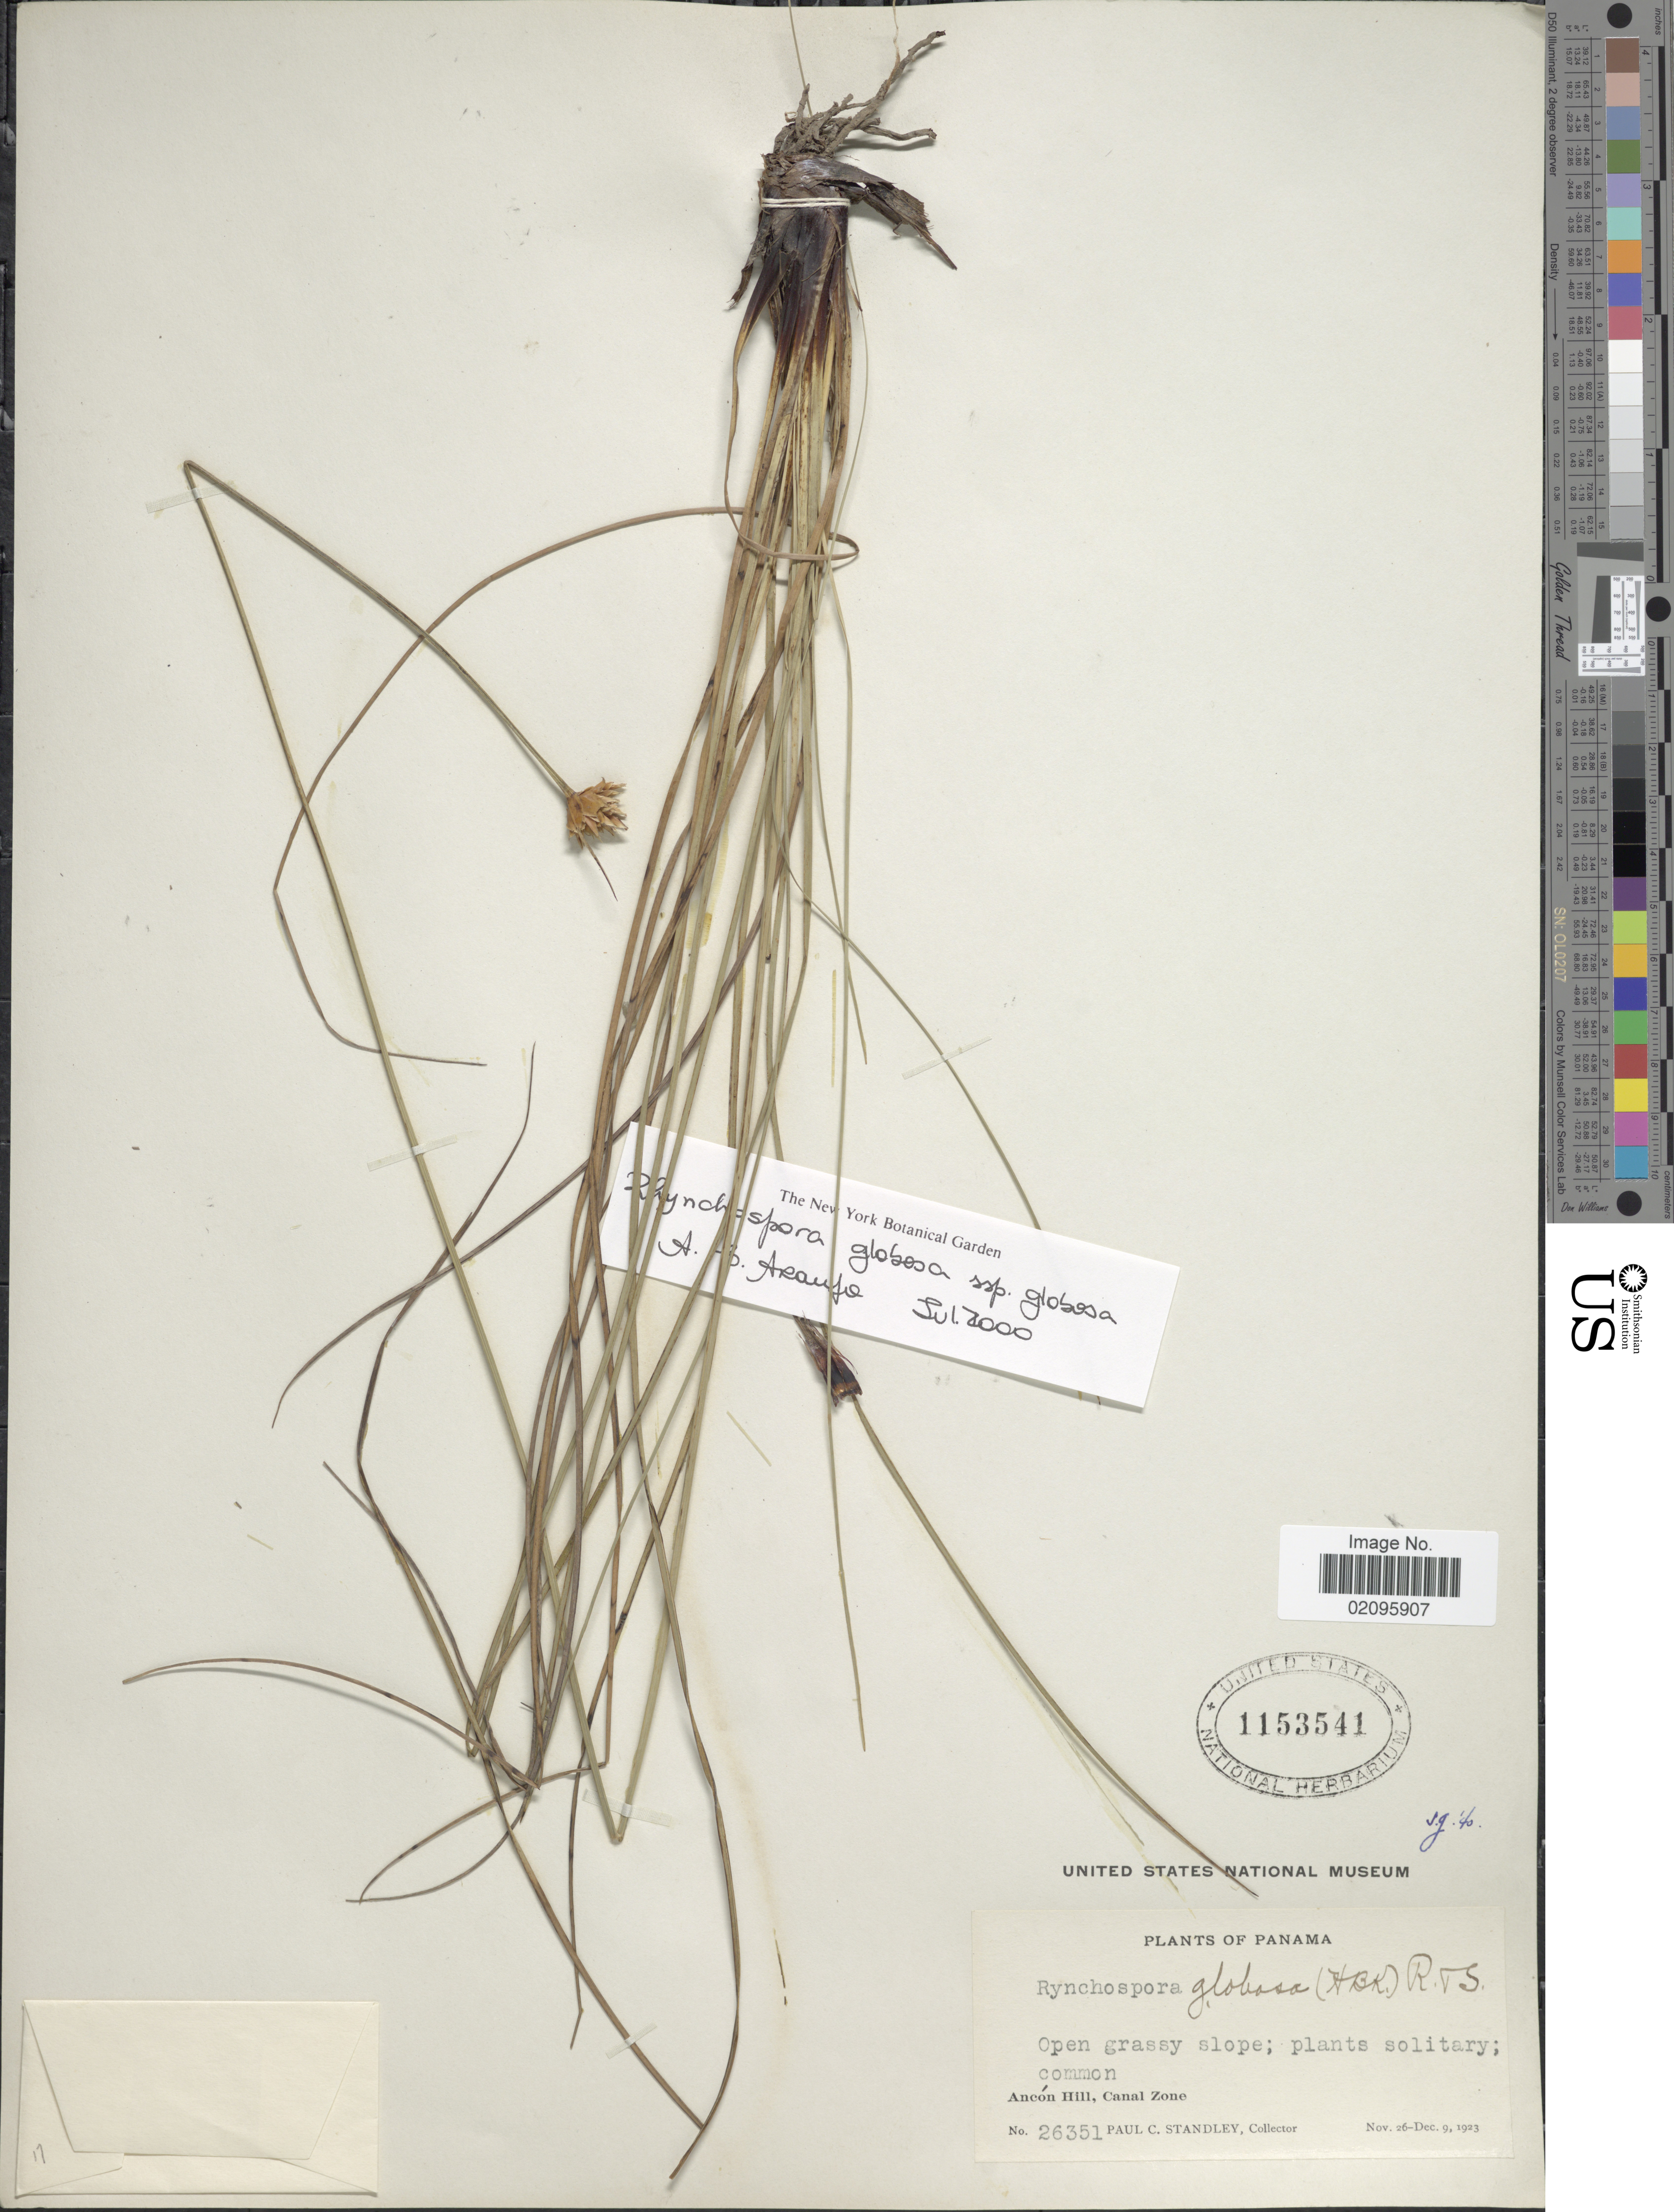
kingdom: Plantae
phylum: Tracheophyta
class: Liliopsida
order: Poales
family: Cyperaceae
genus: Rhynchospora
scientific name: Rhynchospora globosa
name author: (Kunth) Roem. & Schult.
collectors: P. C. Standley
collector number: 26351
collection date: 1923-11-26/1923-12-09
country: Panama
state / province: Colón / Panamá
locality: Open grassy slope, Ancon Hill, Canal Zone.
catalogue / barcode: US 1153541